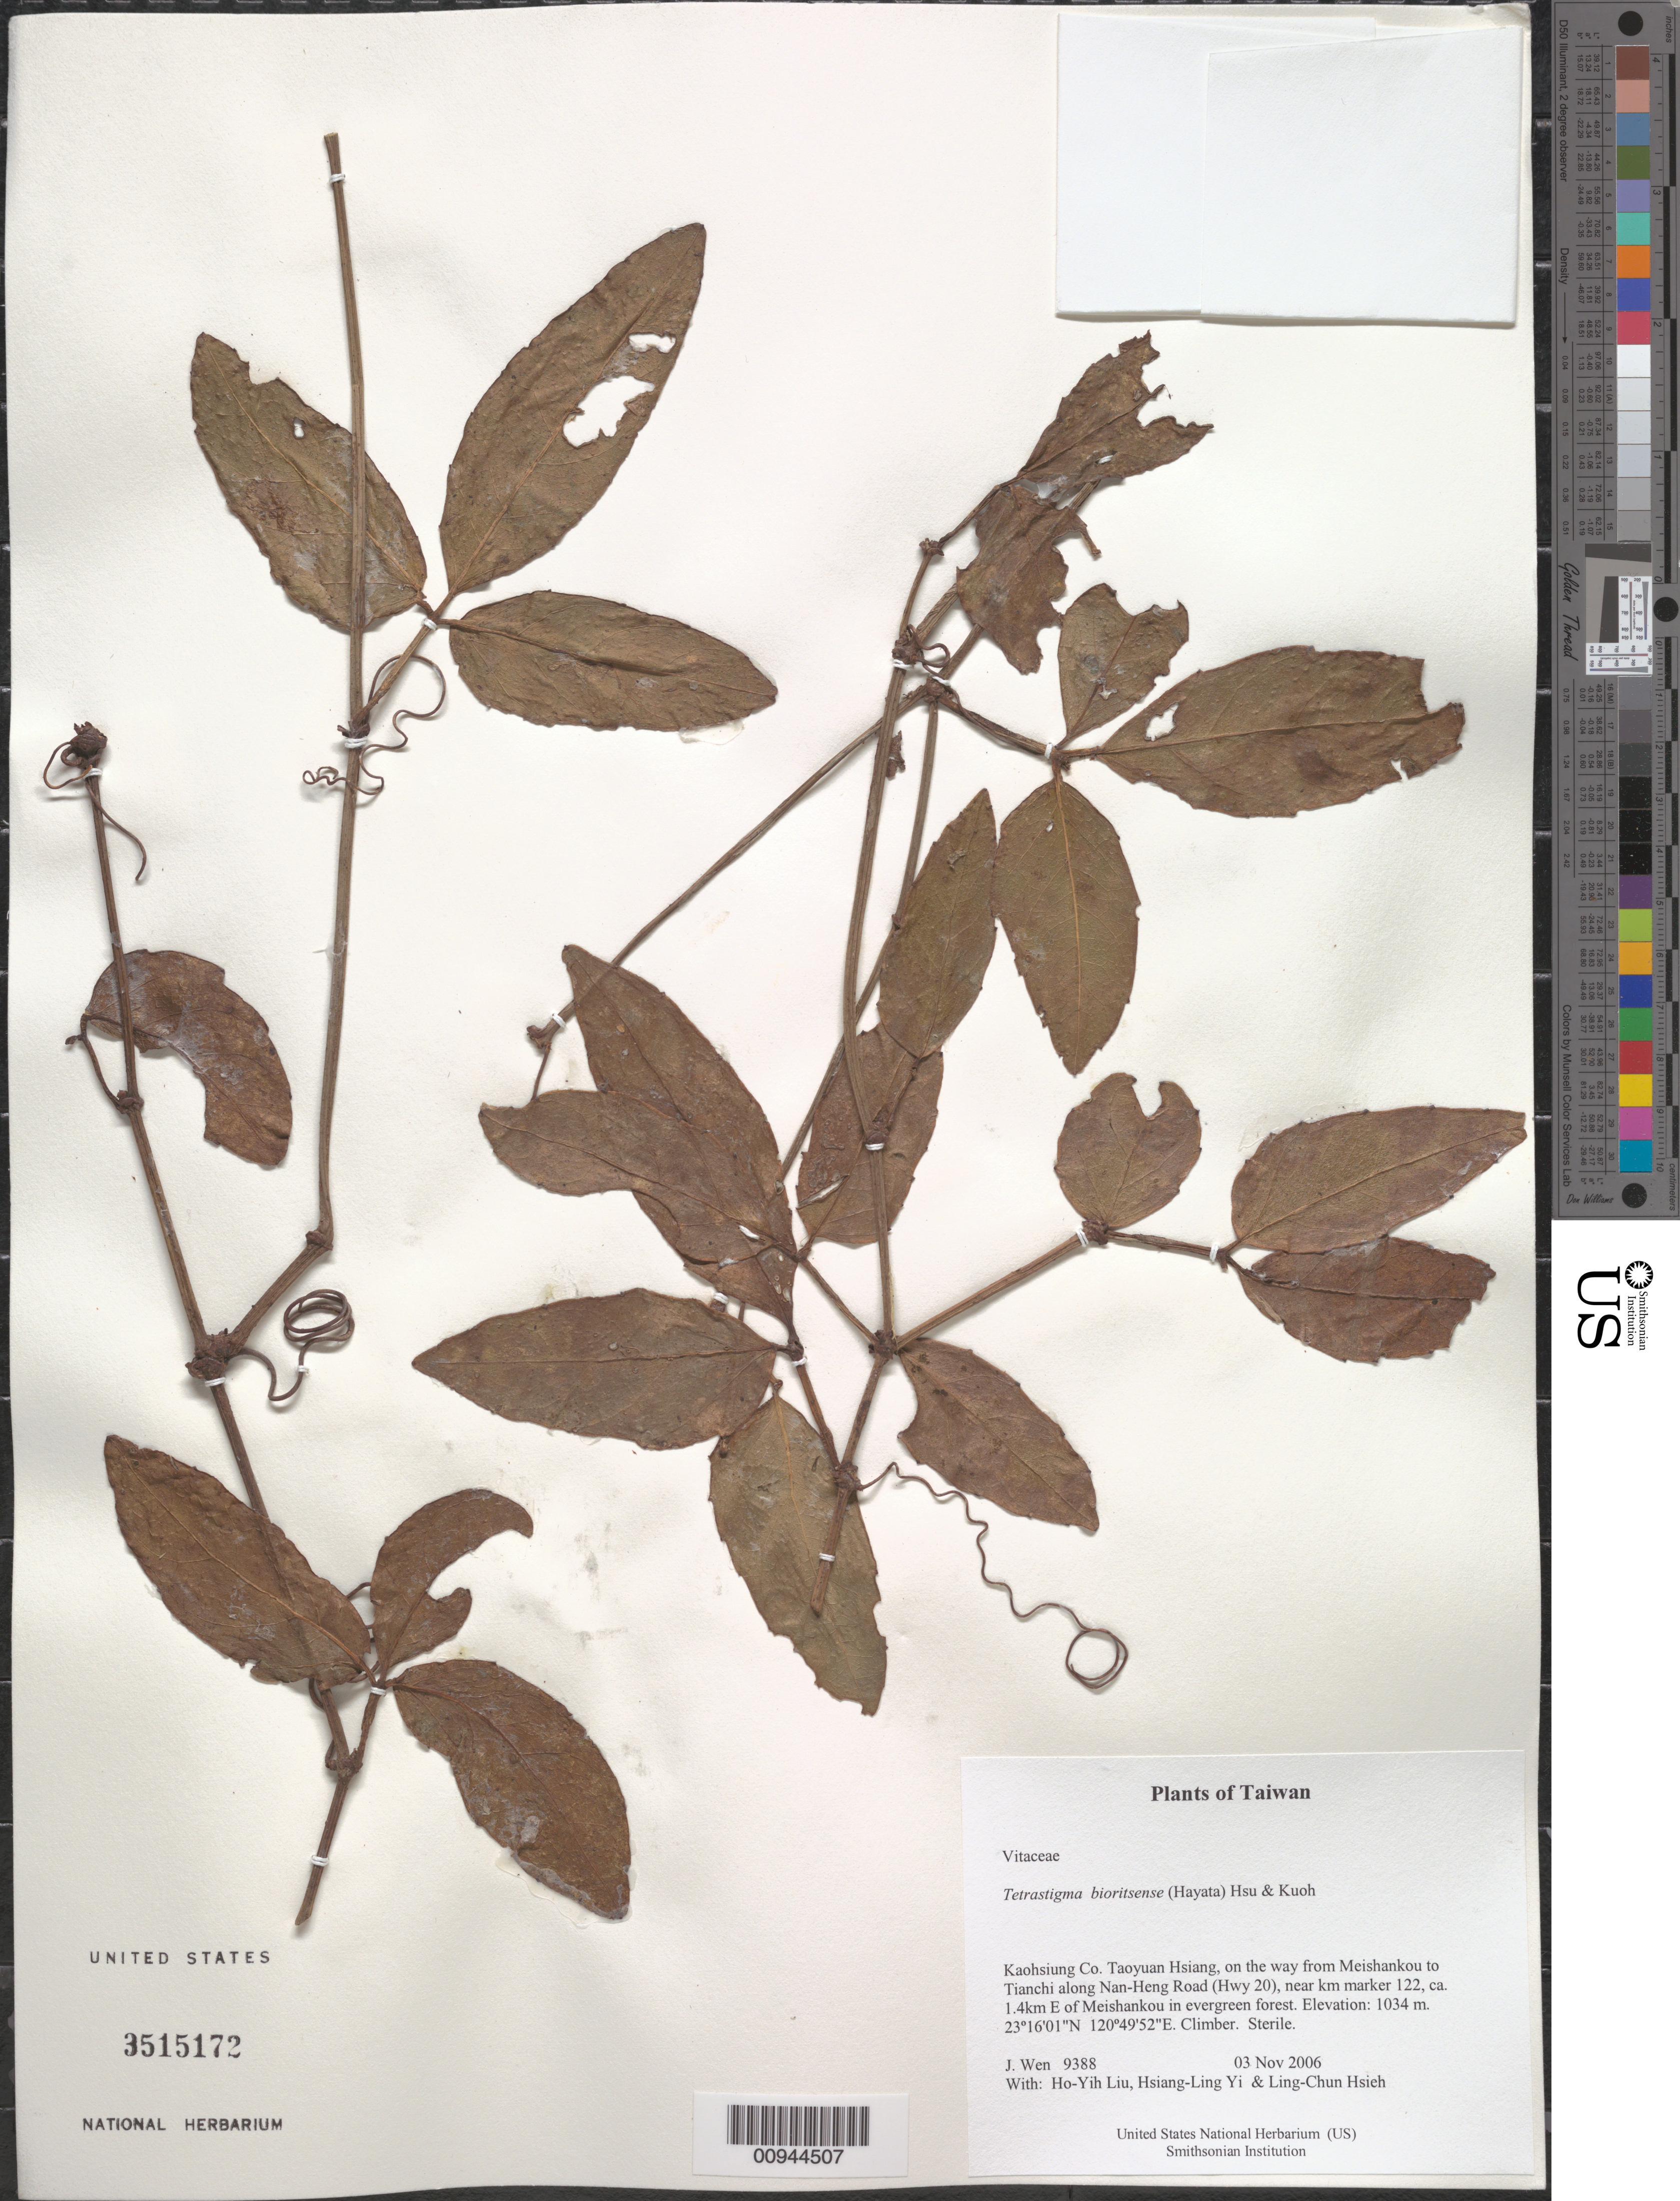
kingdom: Plantae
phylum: Tracheophyta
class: Magnoliopsida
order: Vitales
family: Vitaceae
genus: Tetrastigma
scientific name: Tetrastigma bioritsense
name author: (Hayata) Hsu & Kuoh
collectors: J. Wen, H. Liu, H. l. Yi & L. Hsieh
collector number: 9388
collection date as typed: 03 Nov 2006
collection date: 2006-11-03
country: Taiwan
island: Taiwan [Formosa]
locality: Taoyuan Hsiang, on the way from Meishankou to Tianchi along Nan-Heng Road (Hwy 20), near km marker 122, ca. 1.4km E of Meishankou in evergreen forest.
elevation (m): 1034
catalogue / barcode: US 3515172